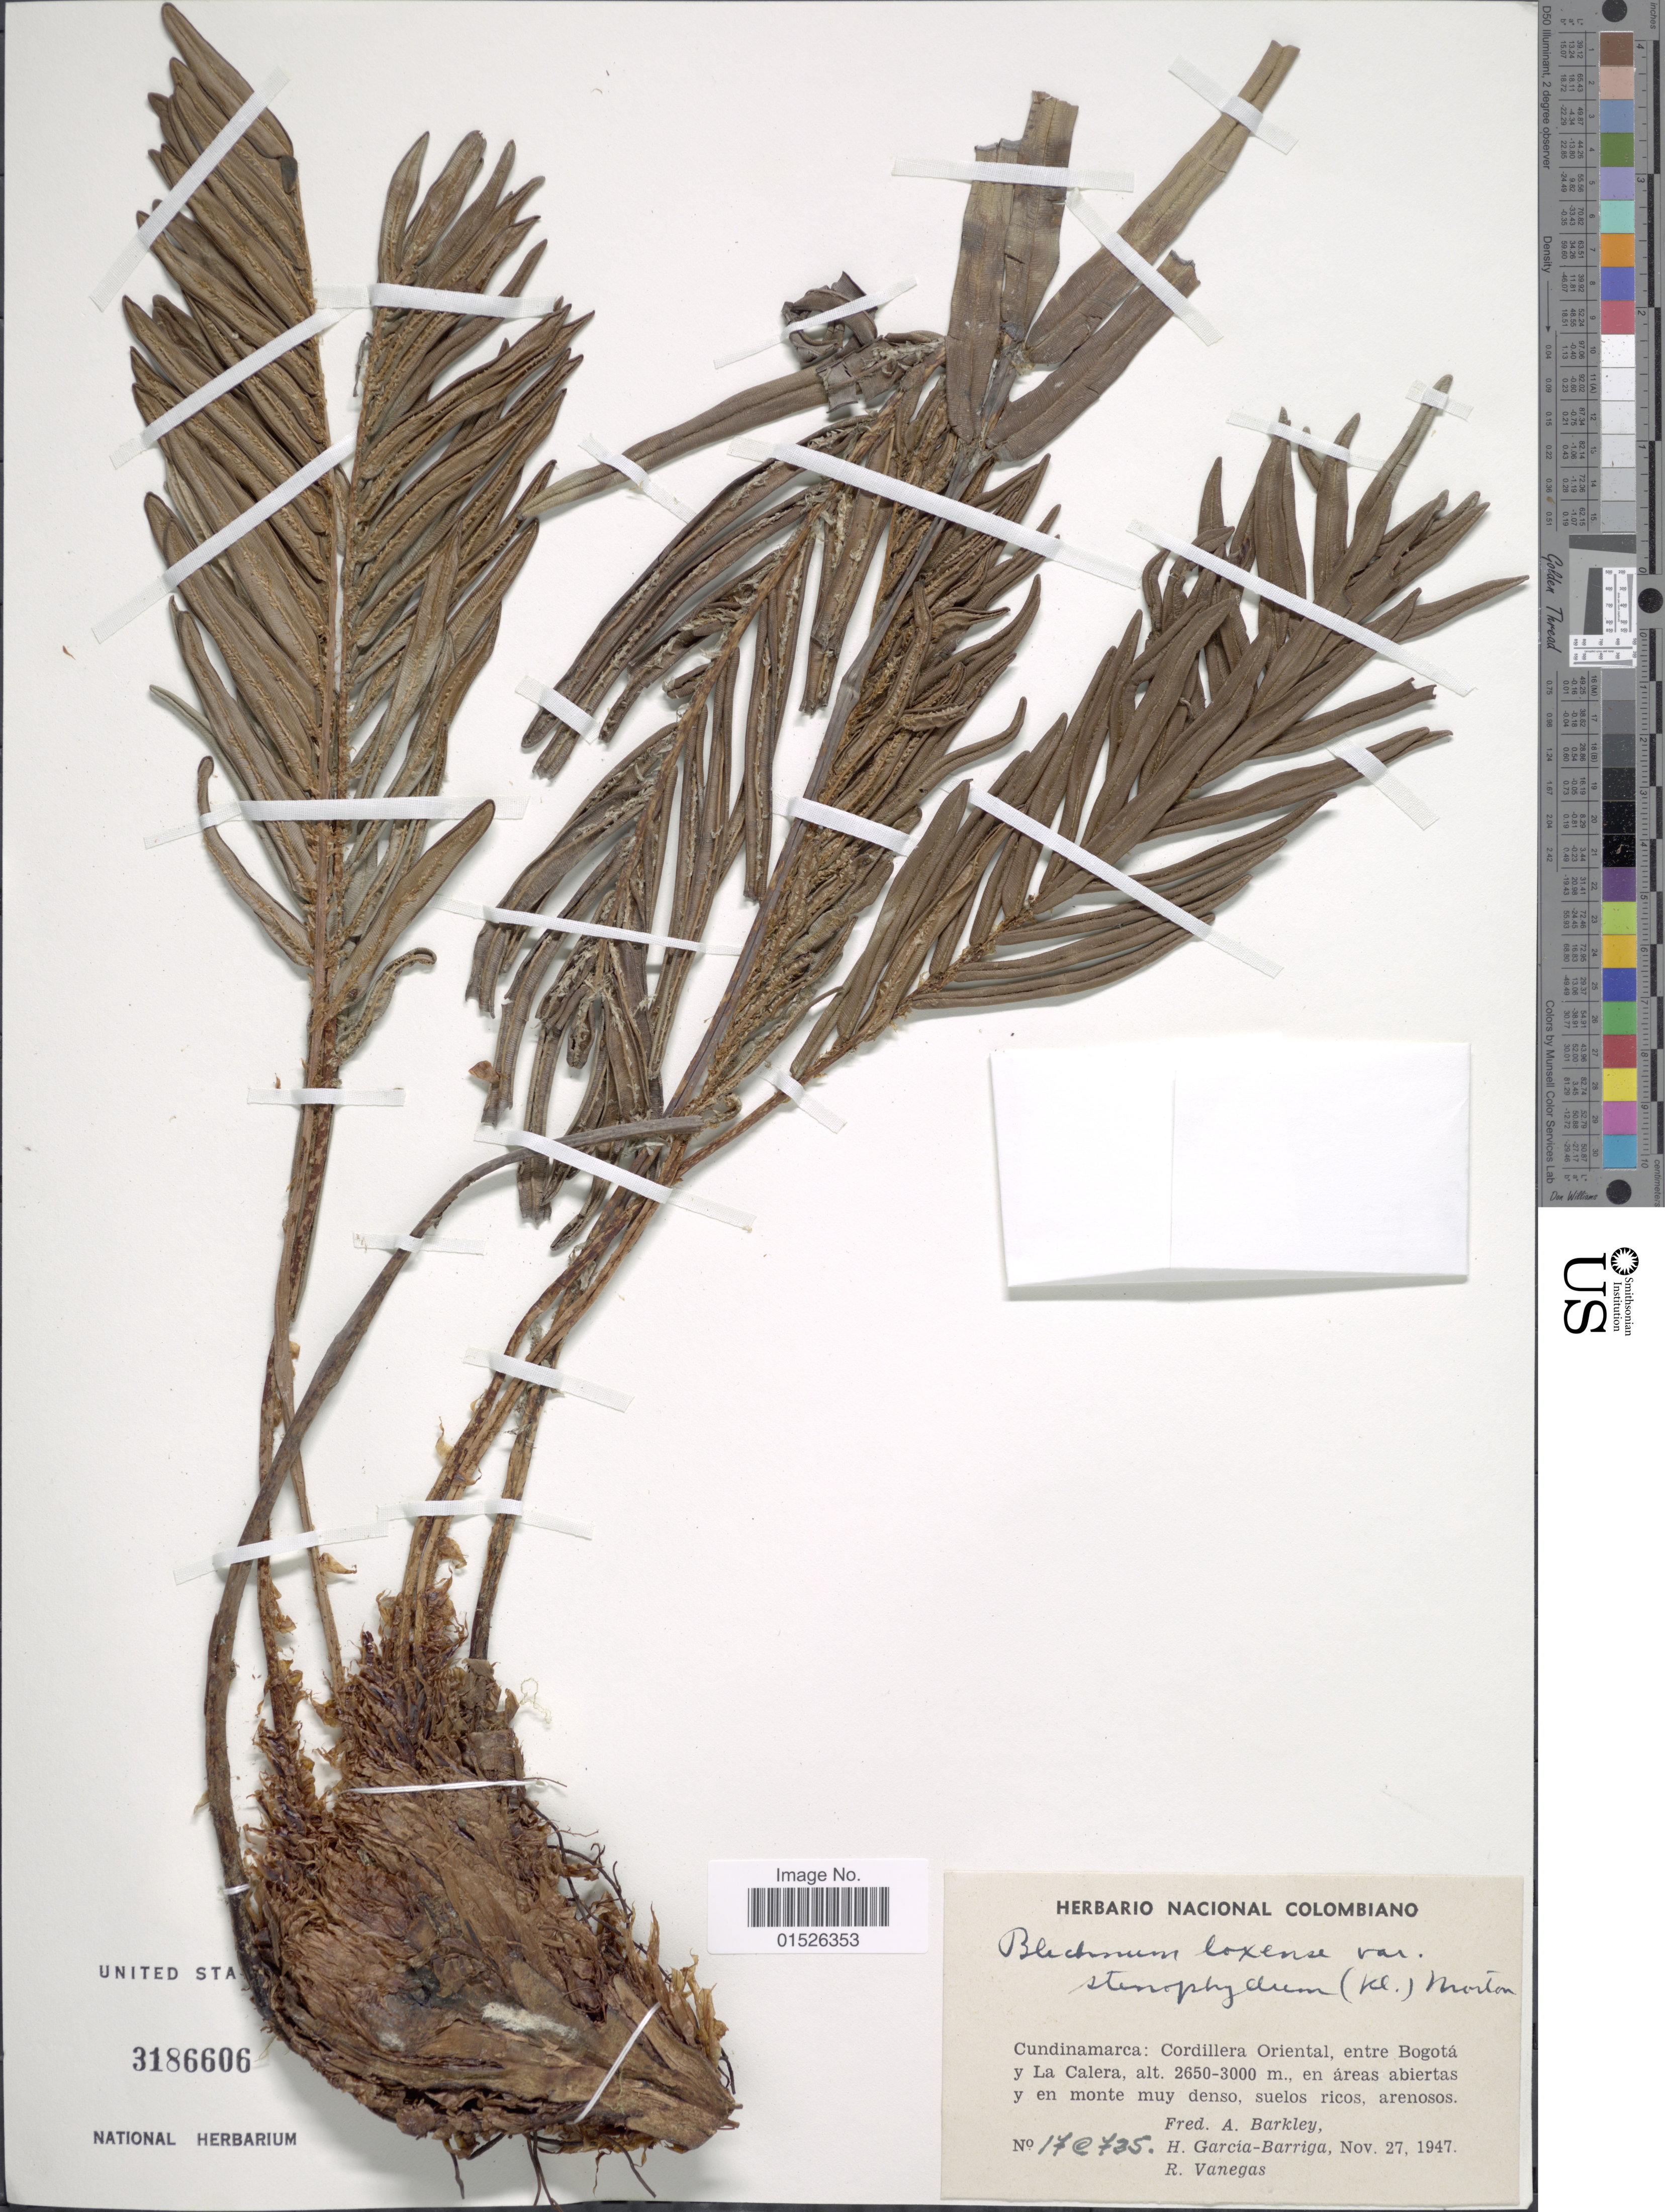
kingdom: Plantae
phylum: Tracheophyta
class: Polypodiopsida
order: Polypodiales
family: Blechnaceae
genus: Blechnum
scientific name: Blechnum loxense var. stenophyllum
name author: (Klotzsch) Lellinger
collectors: F. A. Barkley, H. García Barriga & R. Vanegas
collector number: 17C725*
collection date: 1947-11-27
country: Colombia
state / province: Cundinamarca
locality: Cundinamarca: Cordillera Oriental, entre Bogota y La Calera.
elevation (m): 2650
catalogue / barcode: US 3186606